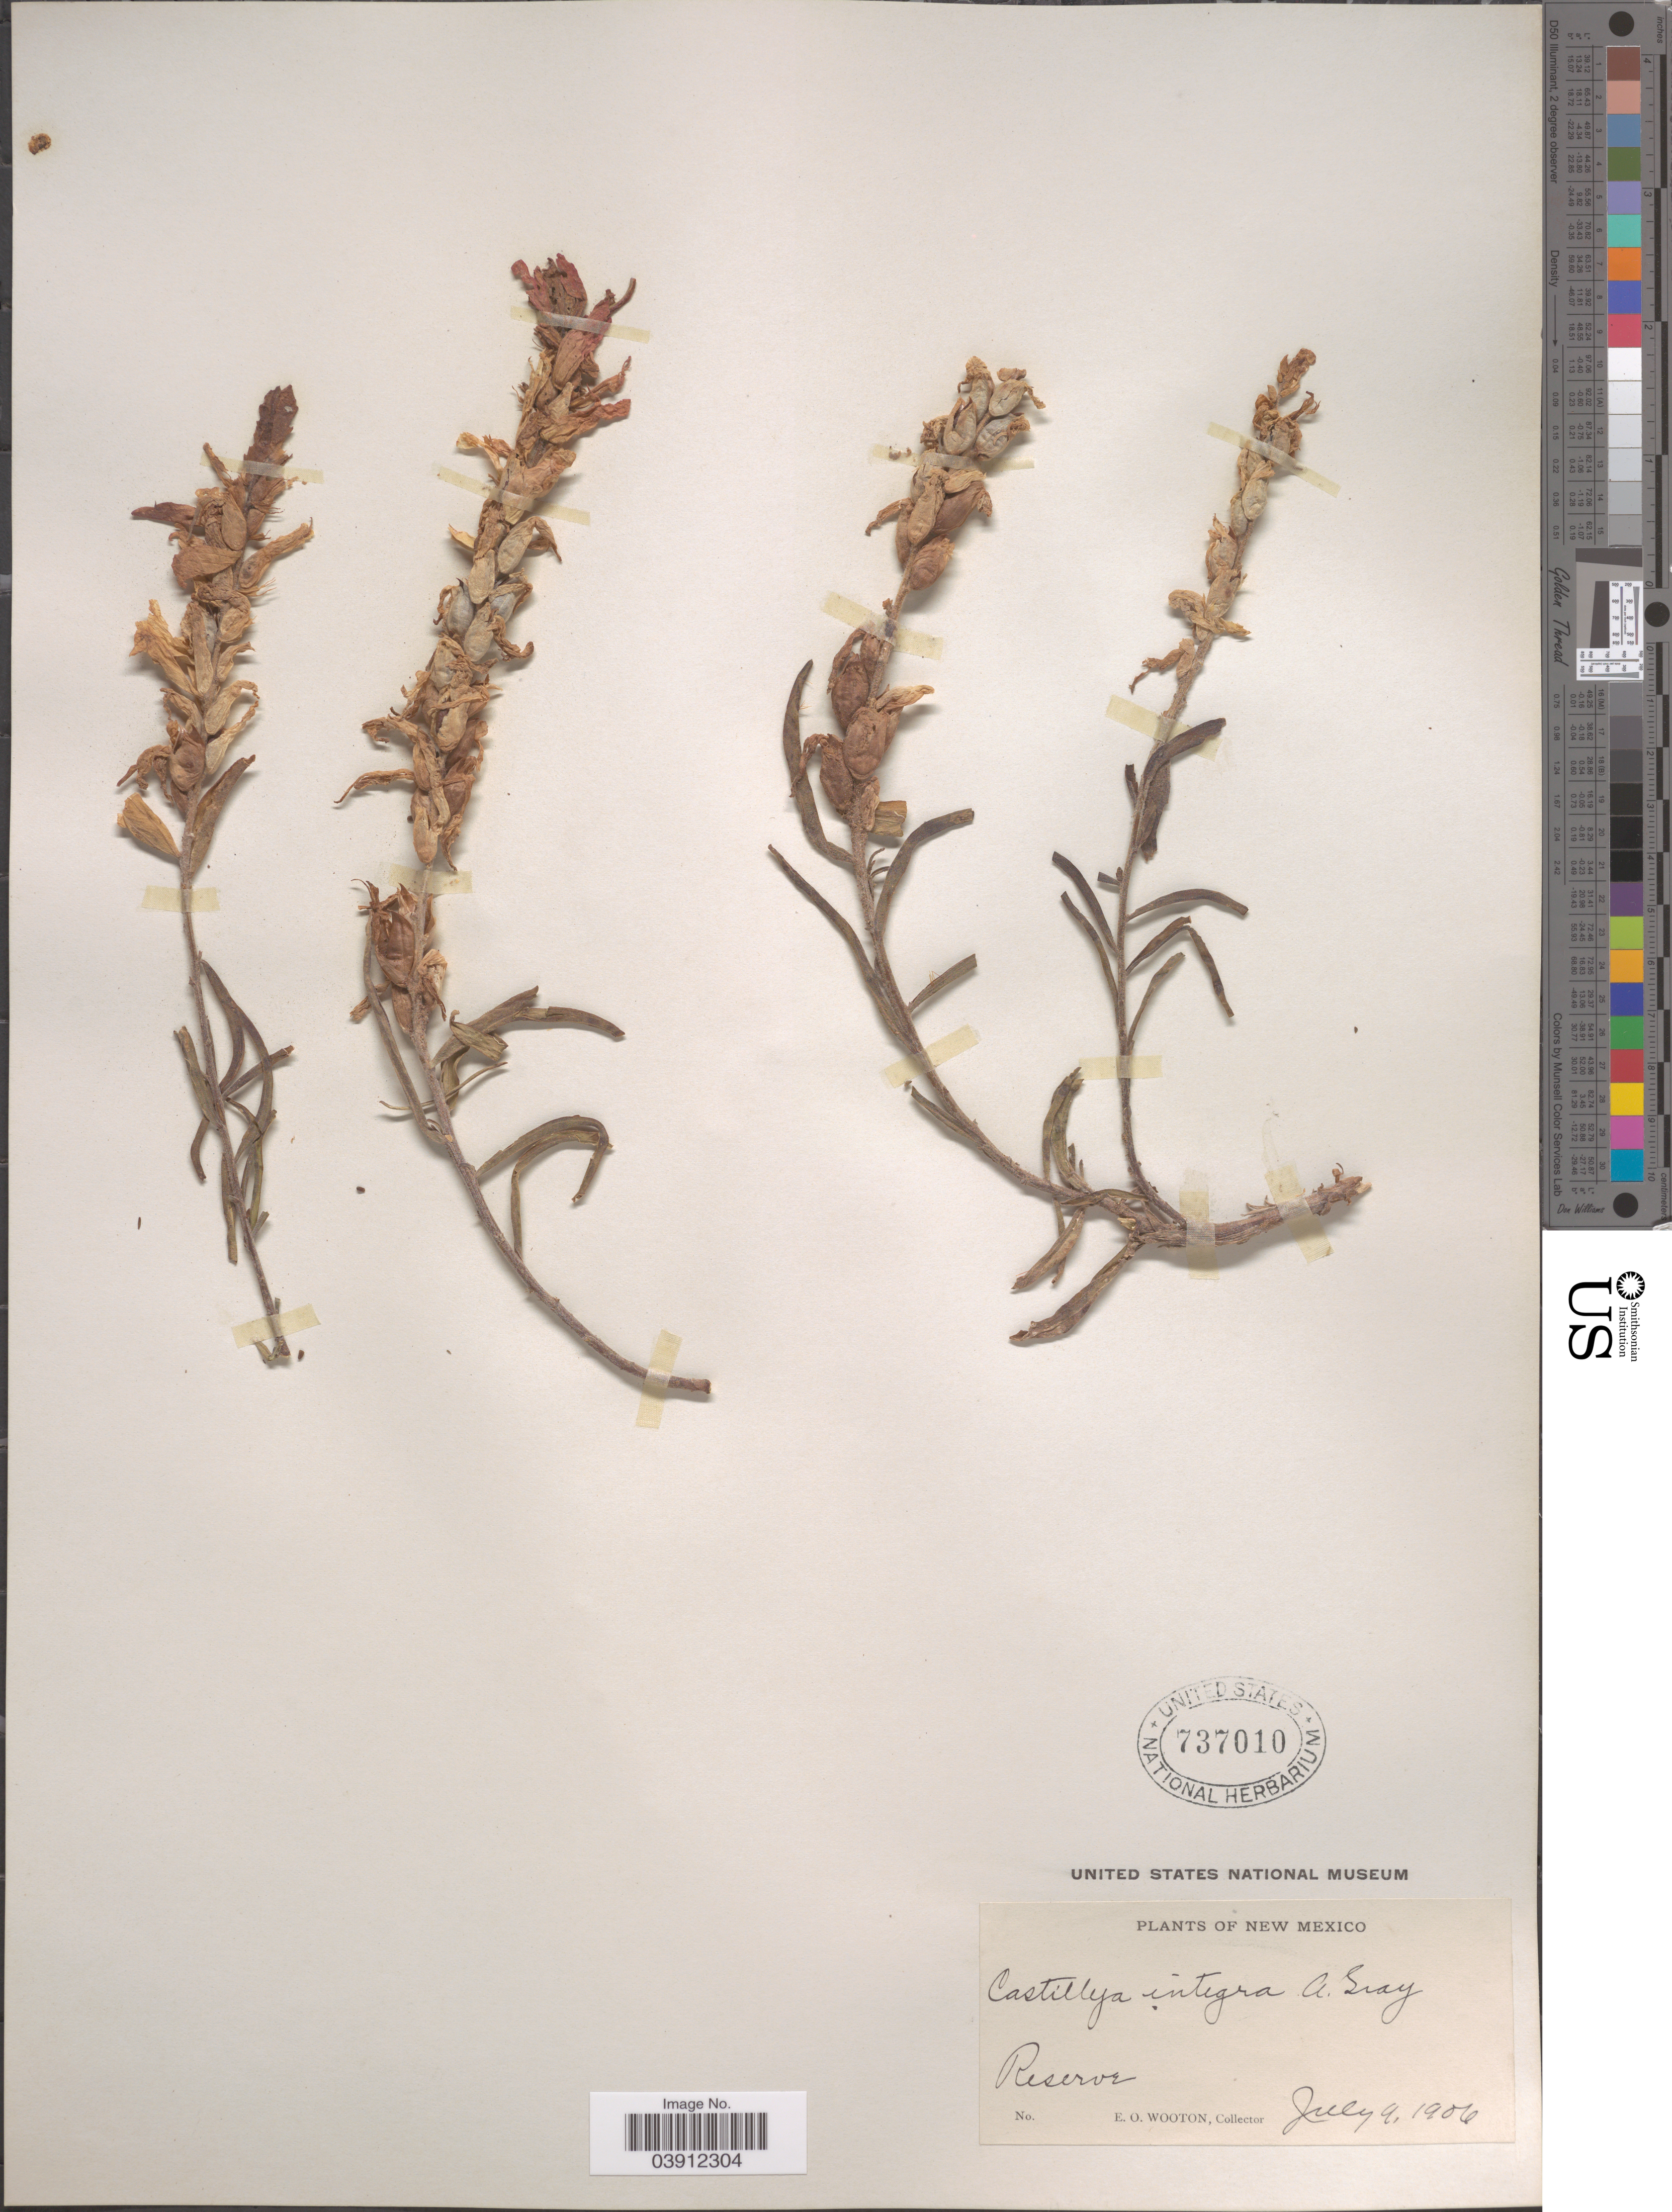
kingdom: Plantae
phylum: Tracheophyta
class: Magnoliopsida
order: Lamiales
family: Orobanchaceae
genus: Castilleja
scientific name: Castilleja integra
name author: A. Gray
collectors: E. O. Wooton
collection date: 1906-07-09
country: United States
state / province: New Mexico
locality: Reserve.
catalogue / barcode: US 737010